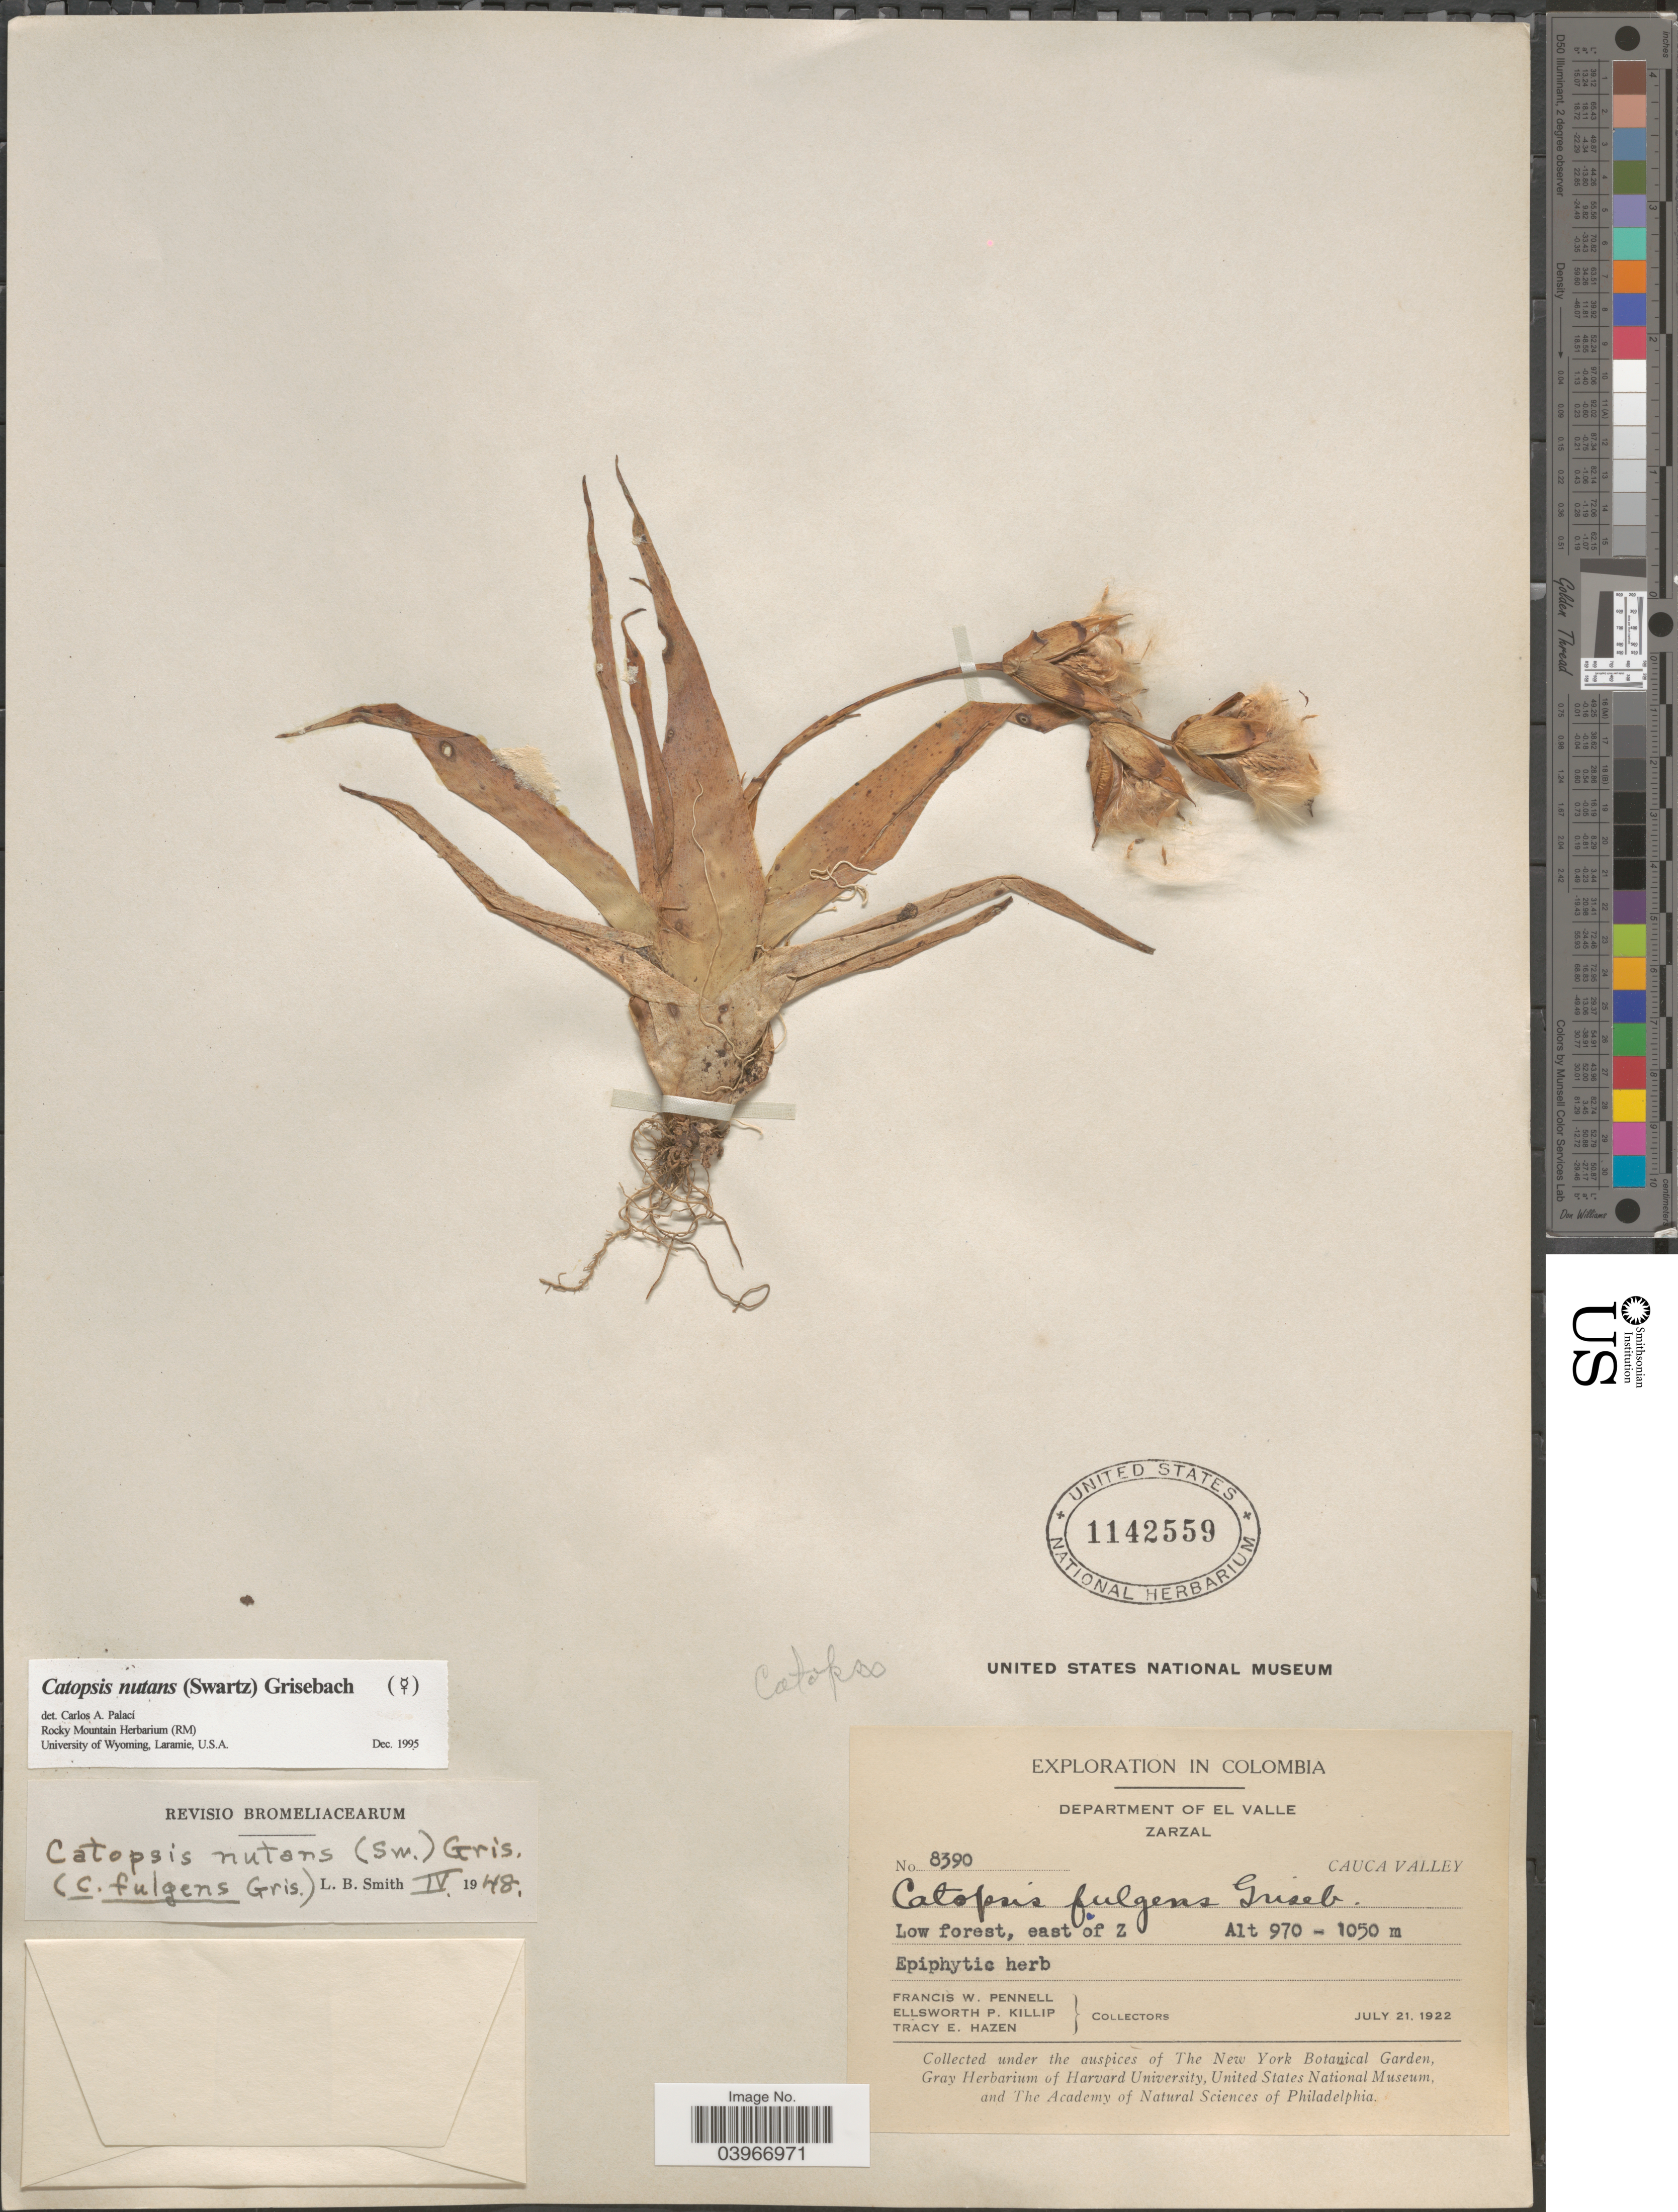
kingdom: Plantae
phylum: Tracheophyta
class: Liliopsida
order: Poales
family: Bromeliaceae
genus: Catopsis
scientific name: Catopsis nutans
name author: (Sw.) Griseb.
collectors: F. W. Pennell, E. P. Killip & T. E. Hazen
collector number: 8390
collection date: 1922-07-21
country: Colombia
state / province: Valle del Cauca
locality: Department of El Valle. Zarzal. Cauca Valley. East of Z.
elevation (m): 970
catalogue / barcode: US 1142559